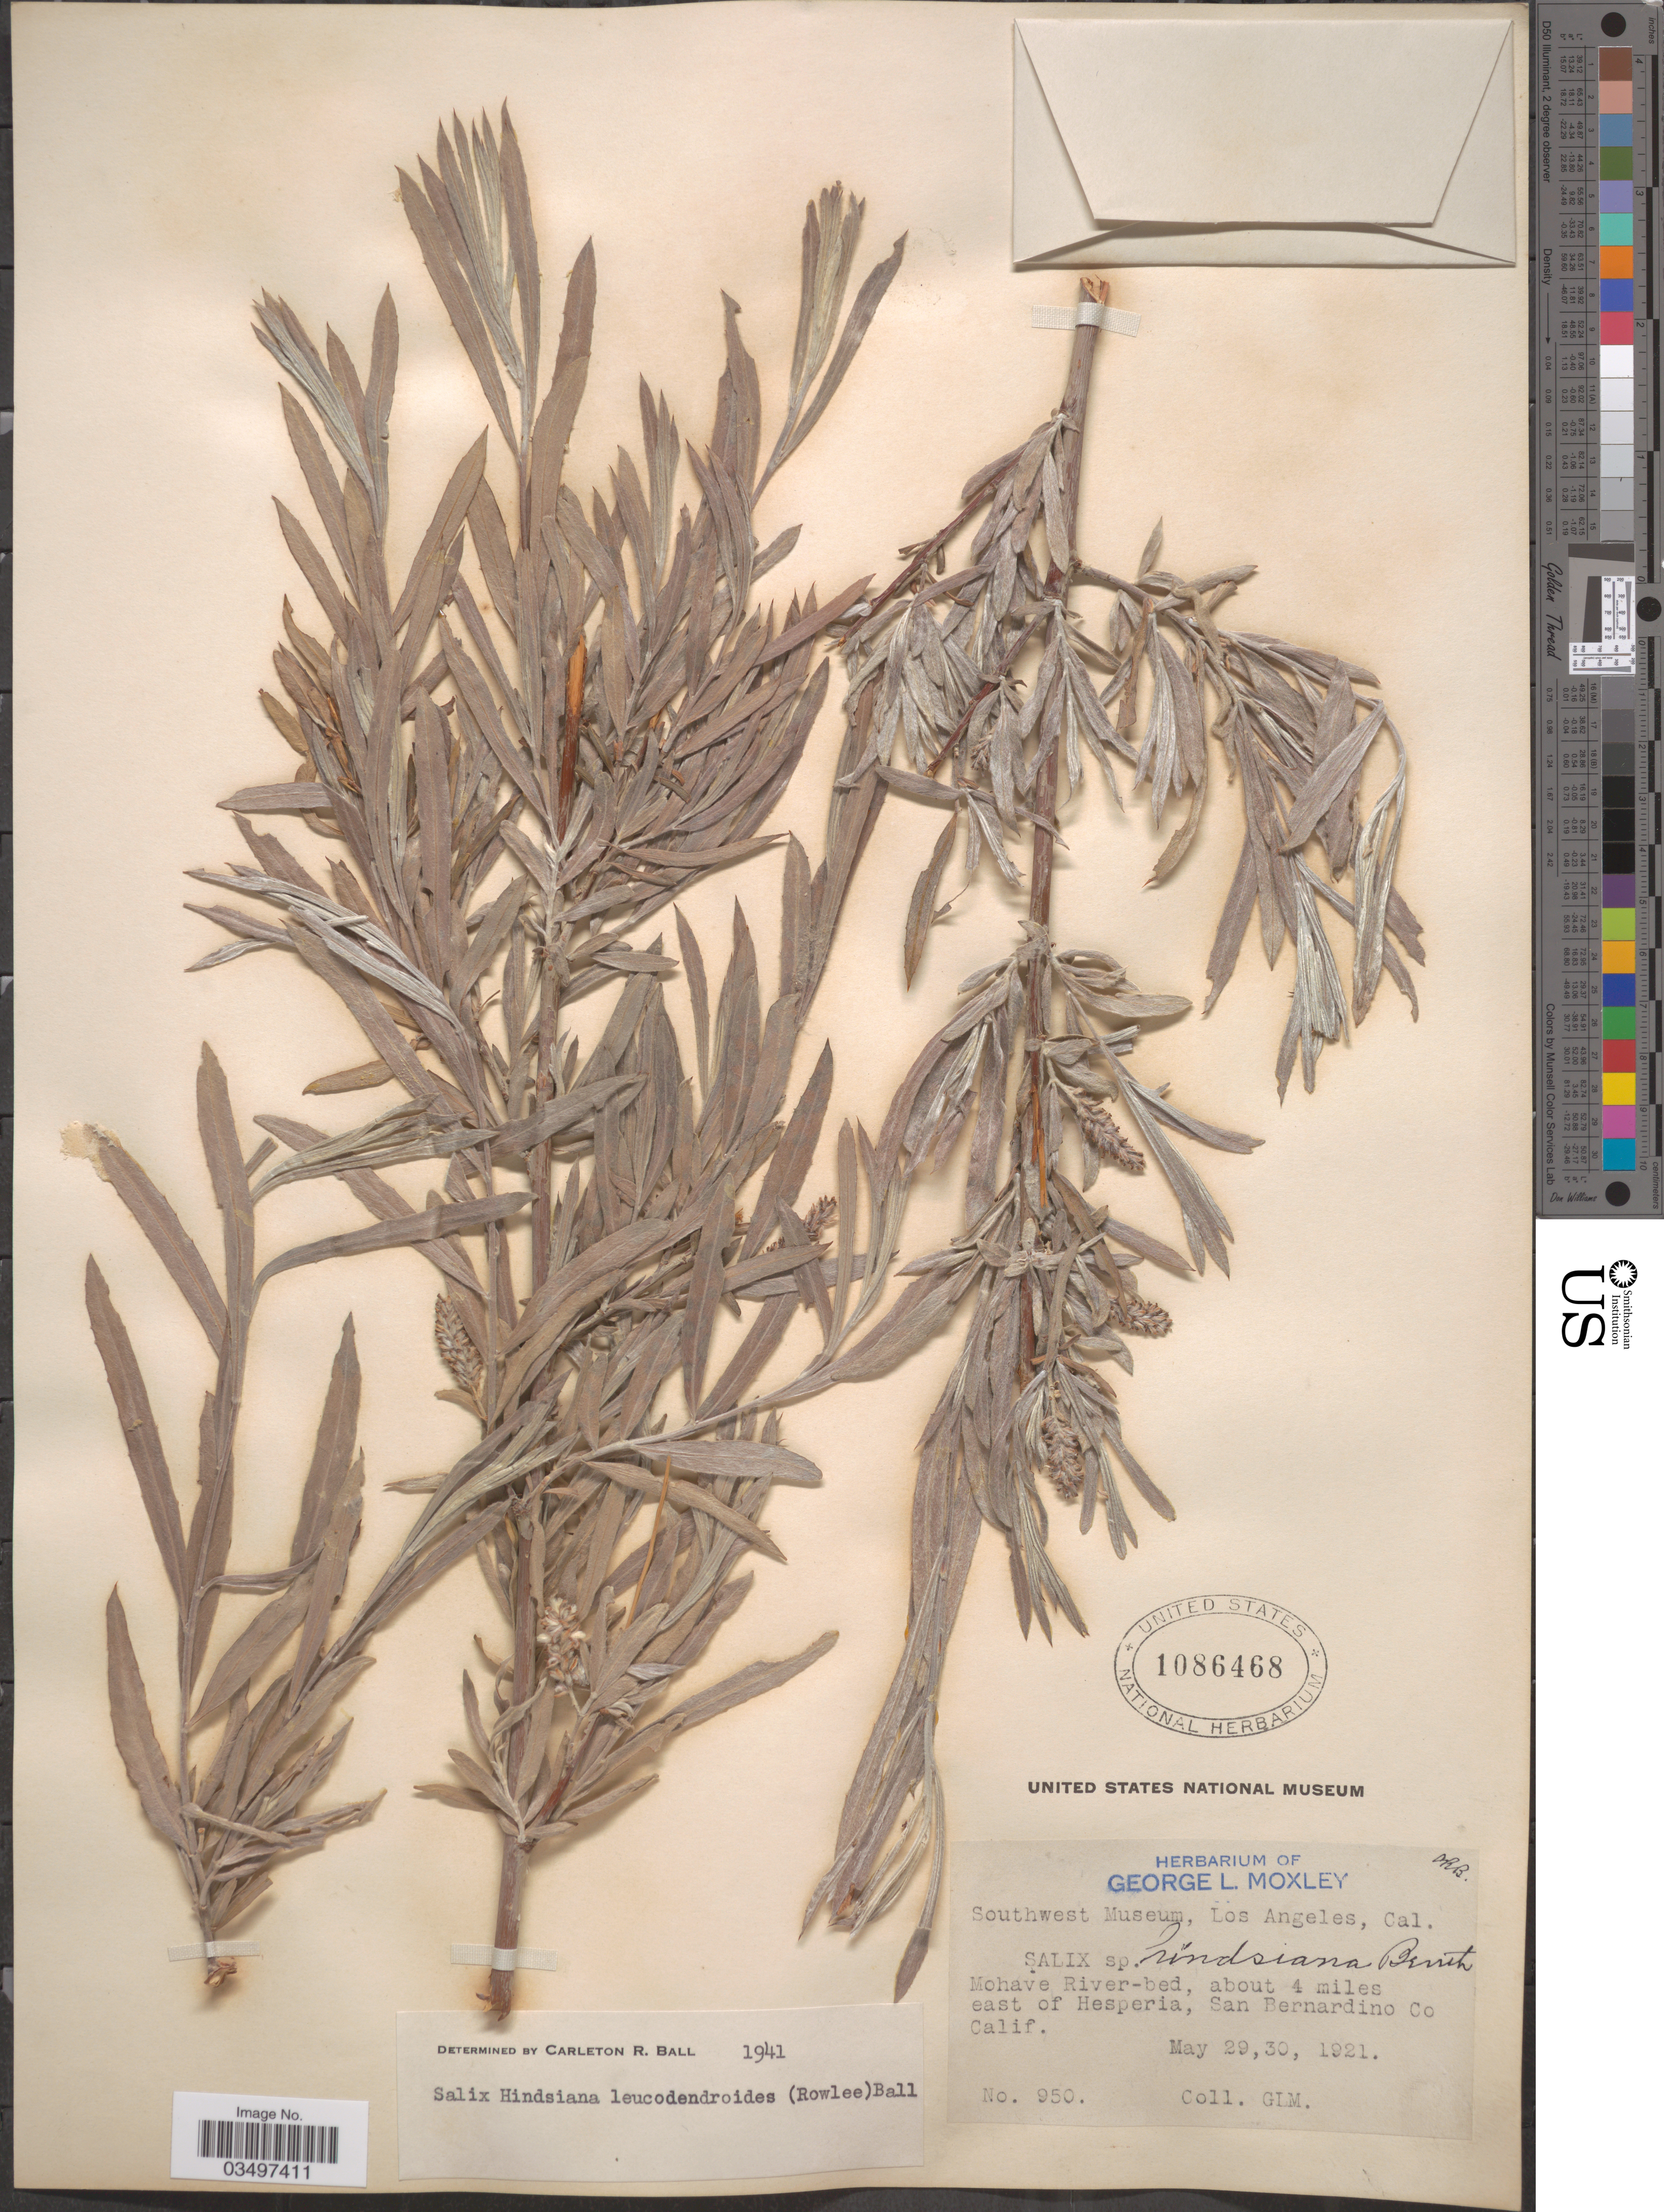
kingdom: Plantae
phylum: Tracheophyta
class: Magnoliopsida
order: Malpighiales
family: Salicaceae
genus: Salix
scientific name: Salix hindsiana var. leucodendroides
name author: (Rowlee) C.R. Ball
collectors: G. L. Moxley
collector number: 950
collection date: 1921-05-29/1921-05-30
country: United States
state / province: California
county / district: Los Angeles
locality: Southwest Museum, Los Angeles. Mohave River-bed, about 4 miles east of Hesperia, San Bernardino Co.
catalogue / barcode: US 1086468